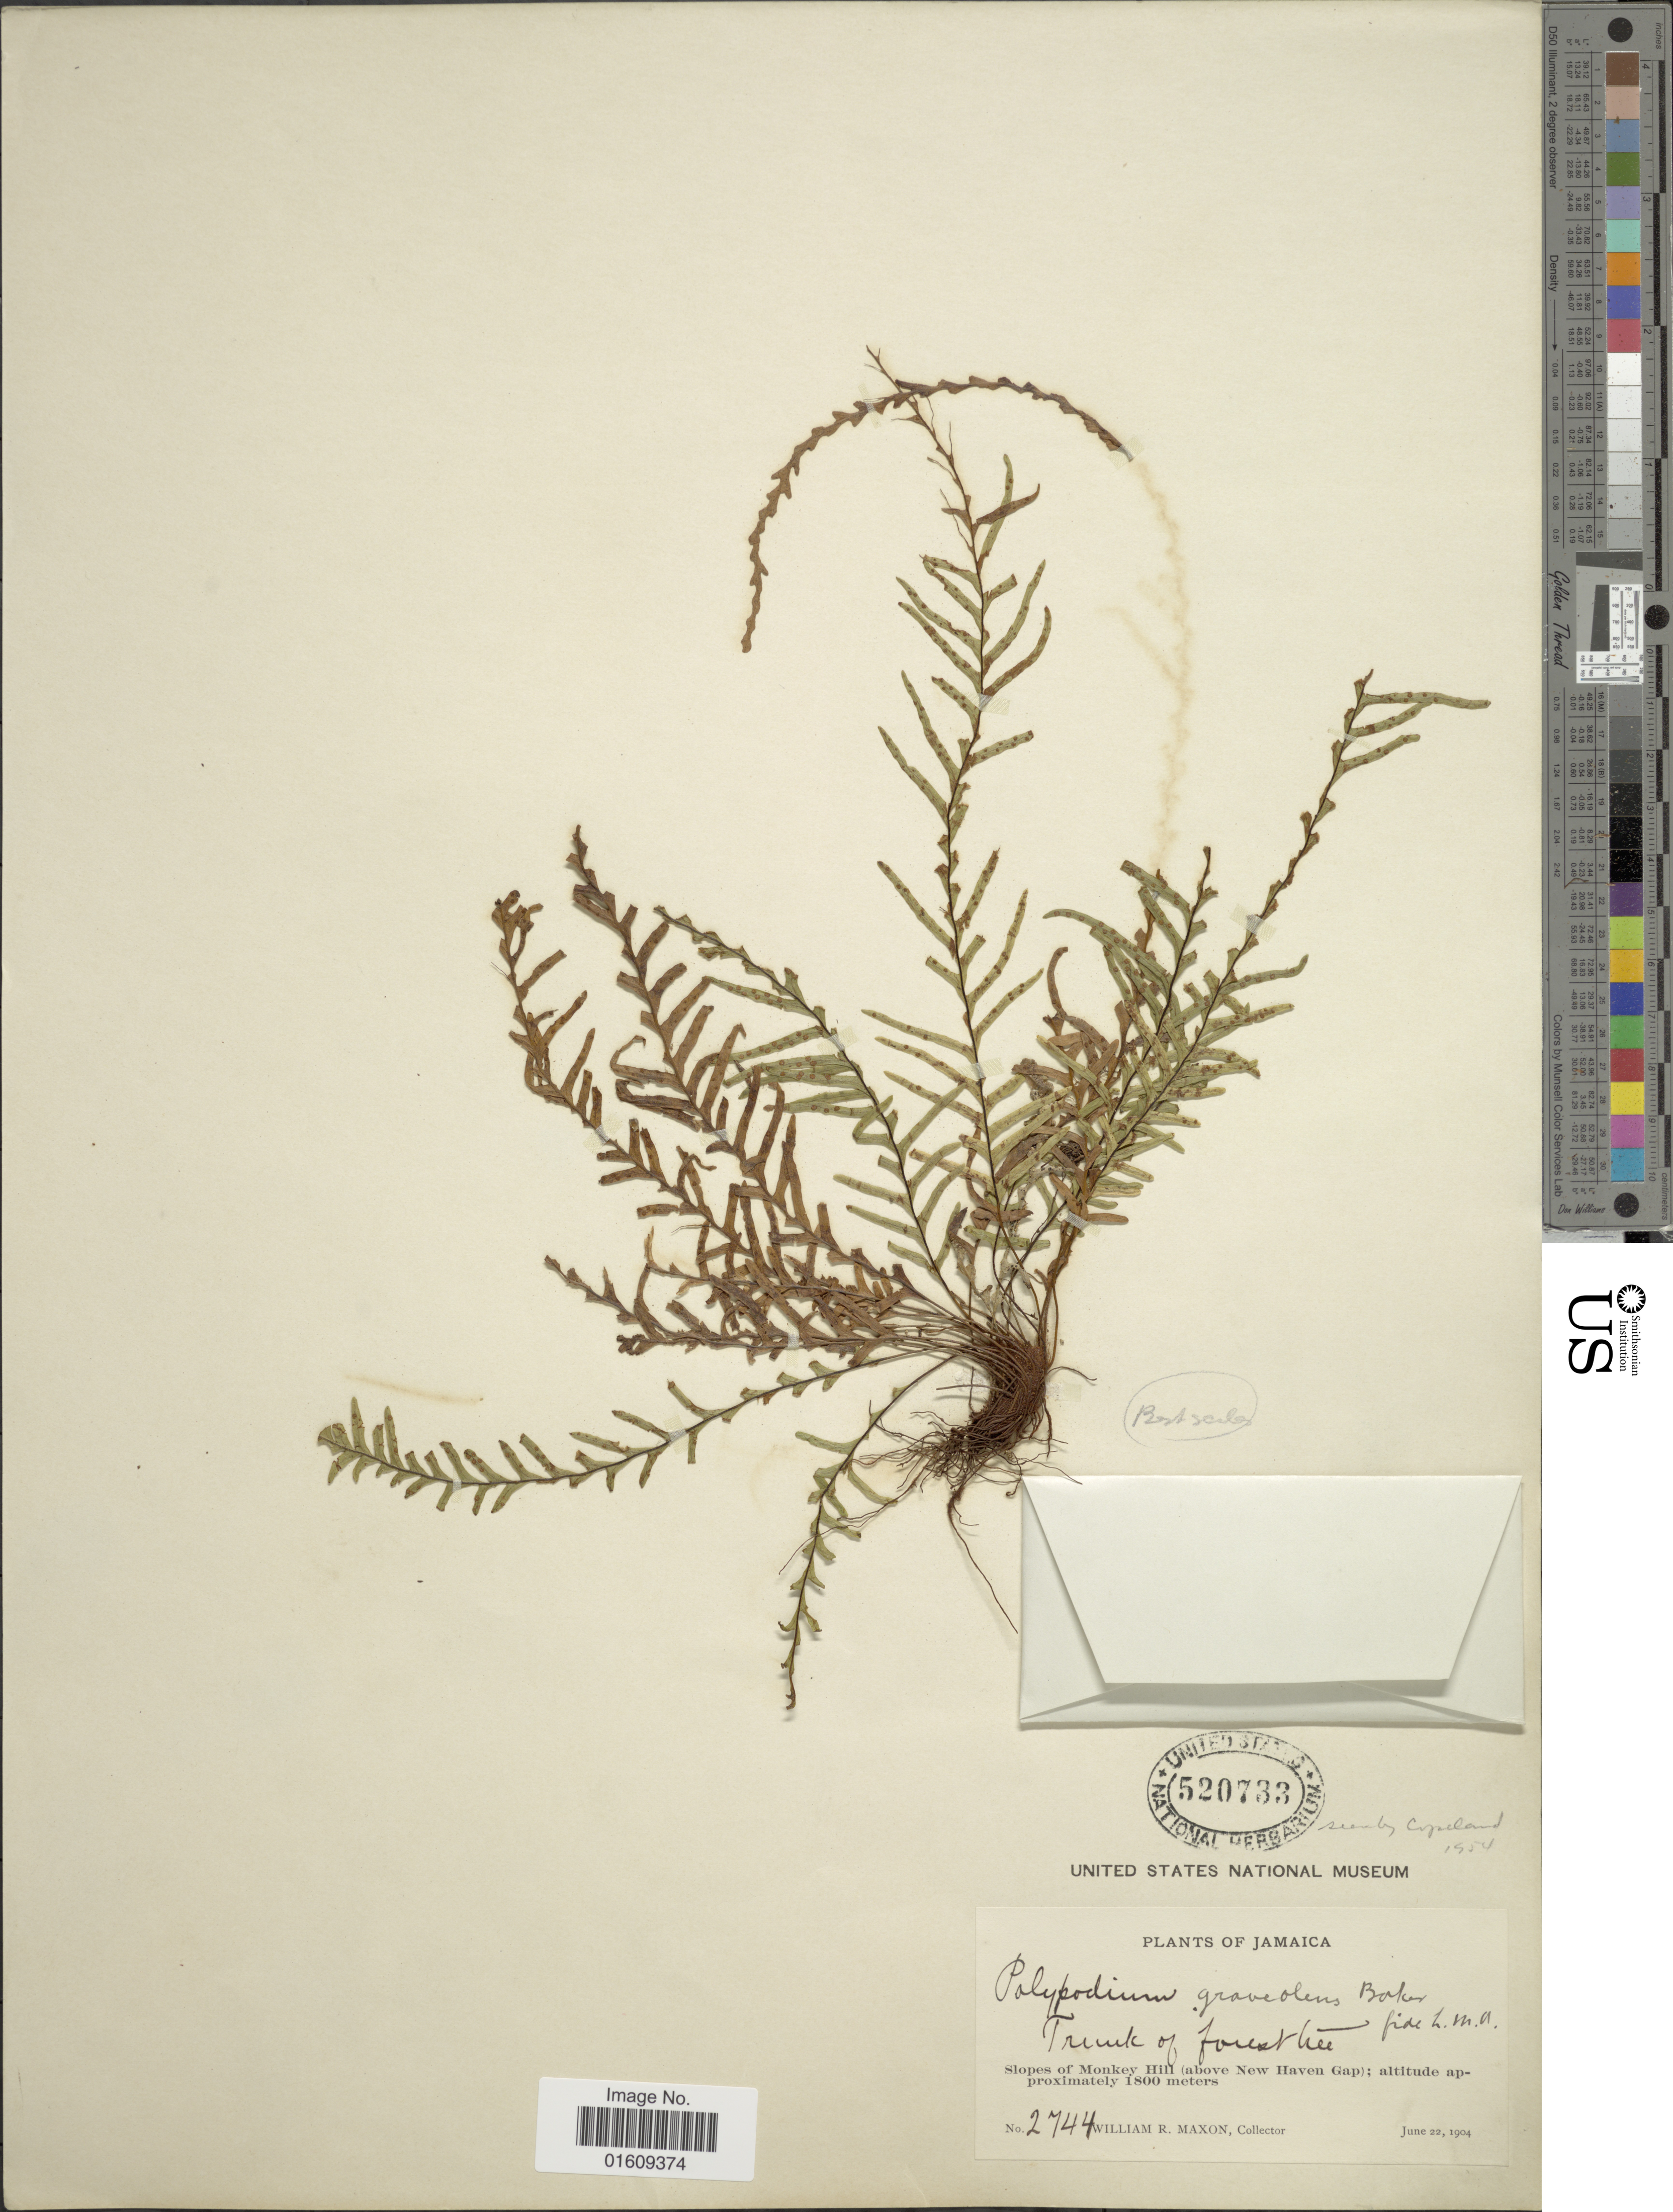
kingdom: Plantae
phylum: Tracheophyta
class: Polypodiopsida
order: Polypodiales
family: Polypodiaceae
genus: Ceradenia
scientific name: Ceradenia capillaris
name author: (Desv.) L.E. Bishop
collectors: W. R. Maxon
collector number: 2744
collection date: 1904-06-22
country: Jamaica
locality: Jamaica, slopes of Monkey Hill (above New Haven Gap).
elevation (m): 1800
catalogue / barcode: US 520733